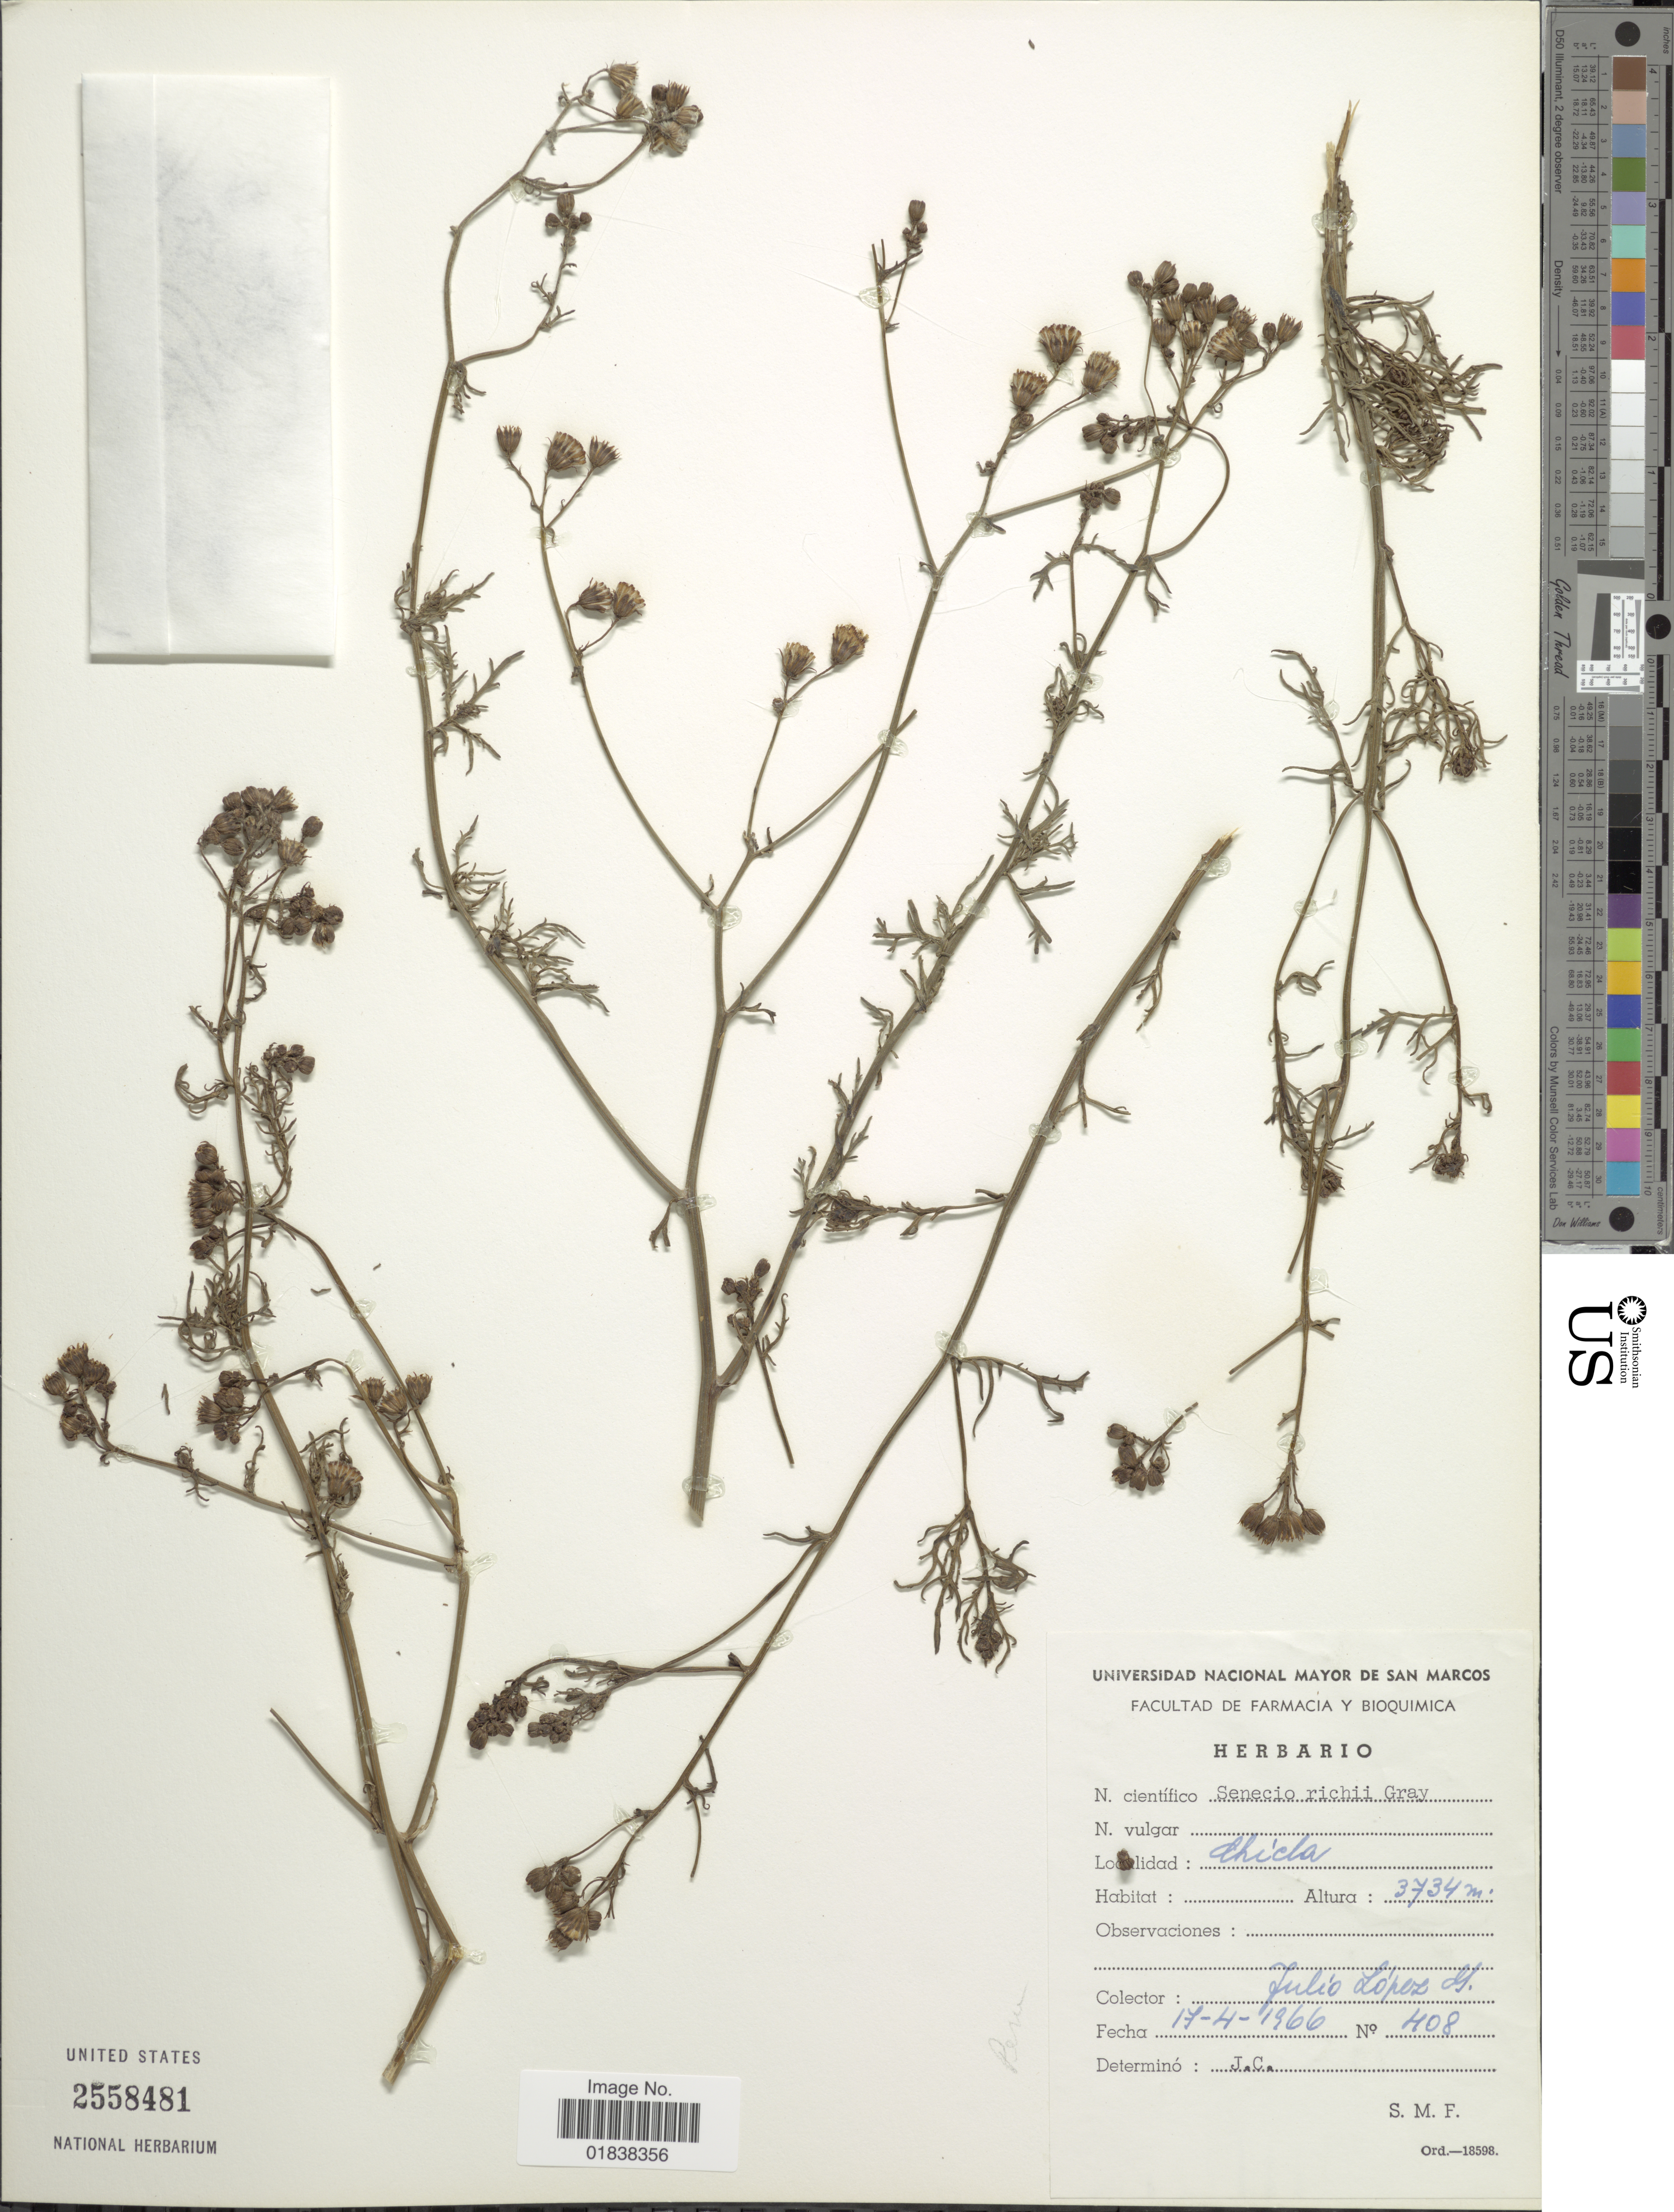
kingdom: Plantae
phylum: Tracheophyta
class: Magnoliopsida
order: Asterales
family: Asteraceae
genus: Senecio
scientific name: Senecio richii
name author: A. Gray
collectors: J. López G.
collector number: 408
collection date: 1966-04-17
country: Peru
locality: Chicla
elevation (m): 3734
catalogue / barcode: US 2558481